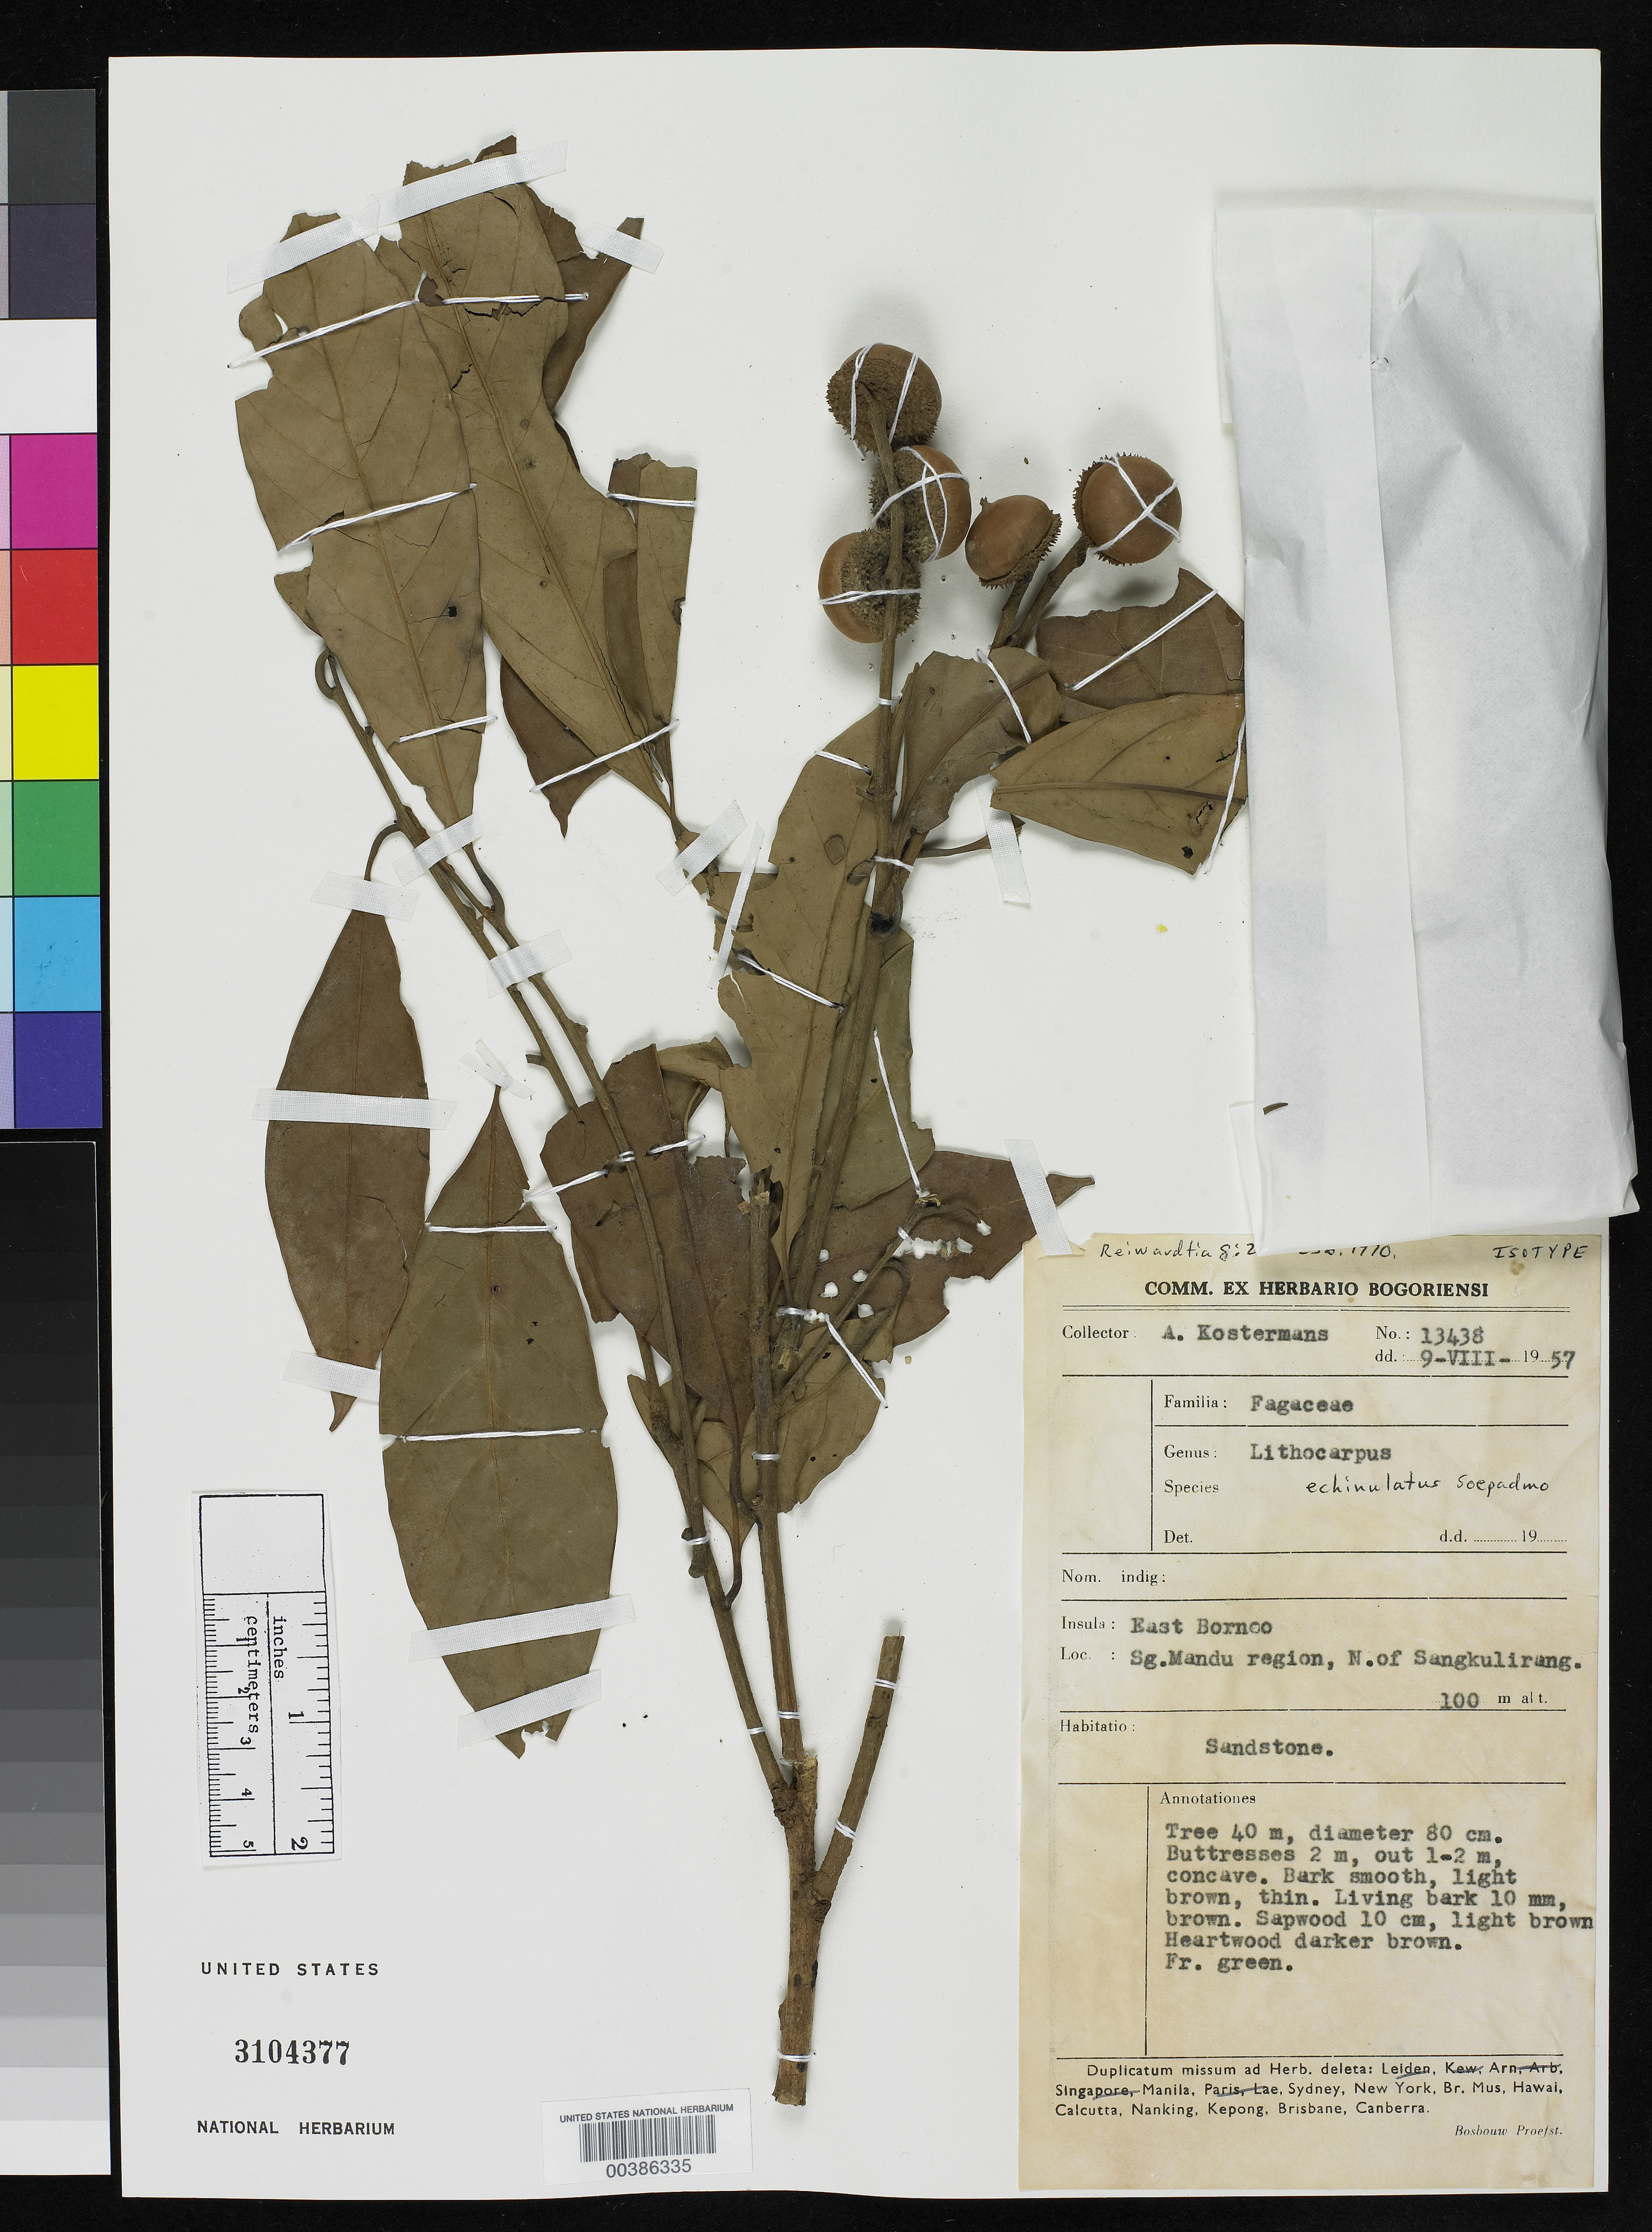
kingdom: Plantae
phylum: Tracheophyta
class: Magnoliopsida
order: Fagales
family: Fagaceae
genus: Lithocarpus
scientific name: Lithocarpus echinulatus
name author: Soepadmo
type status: Isotype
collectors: A. J. G. Kostermans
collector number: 13438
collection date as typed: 09 Aug 1957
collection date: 1957-08-09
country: Malaysia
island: Borneo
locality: Sg. Mandu region, N of Sangkulirang.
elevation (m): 100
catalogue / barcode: US 3104377